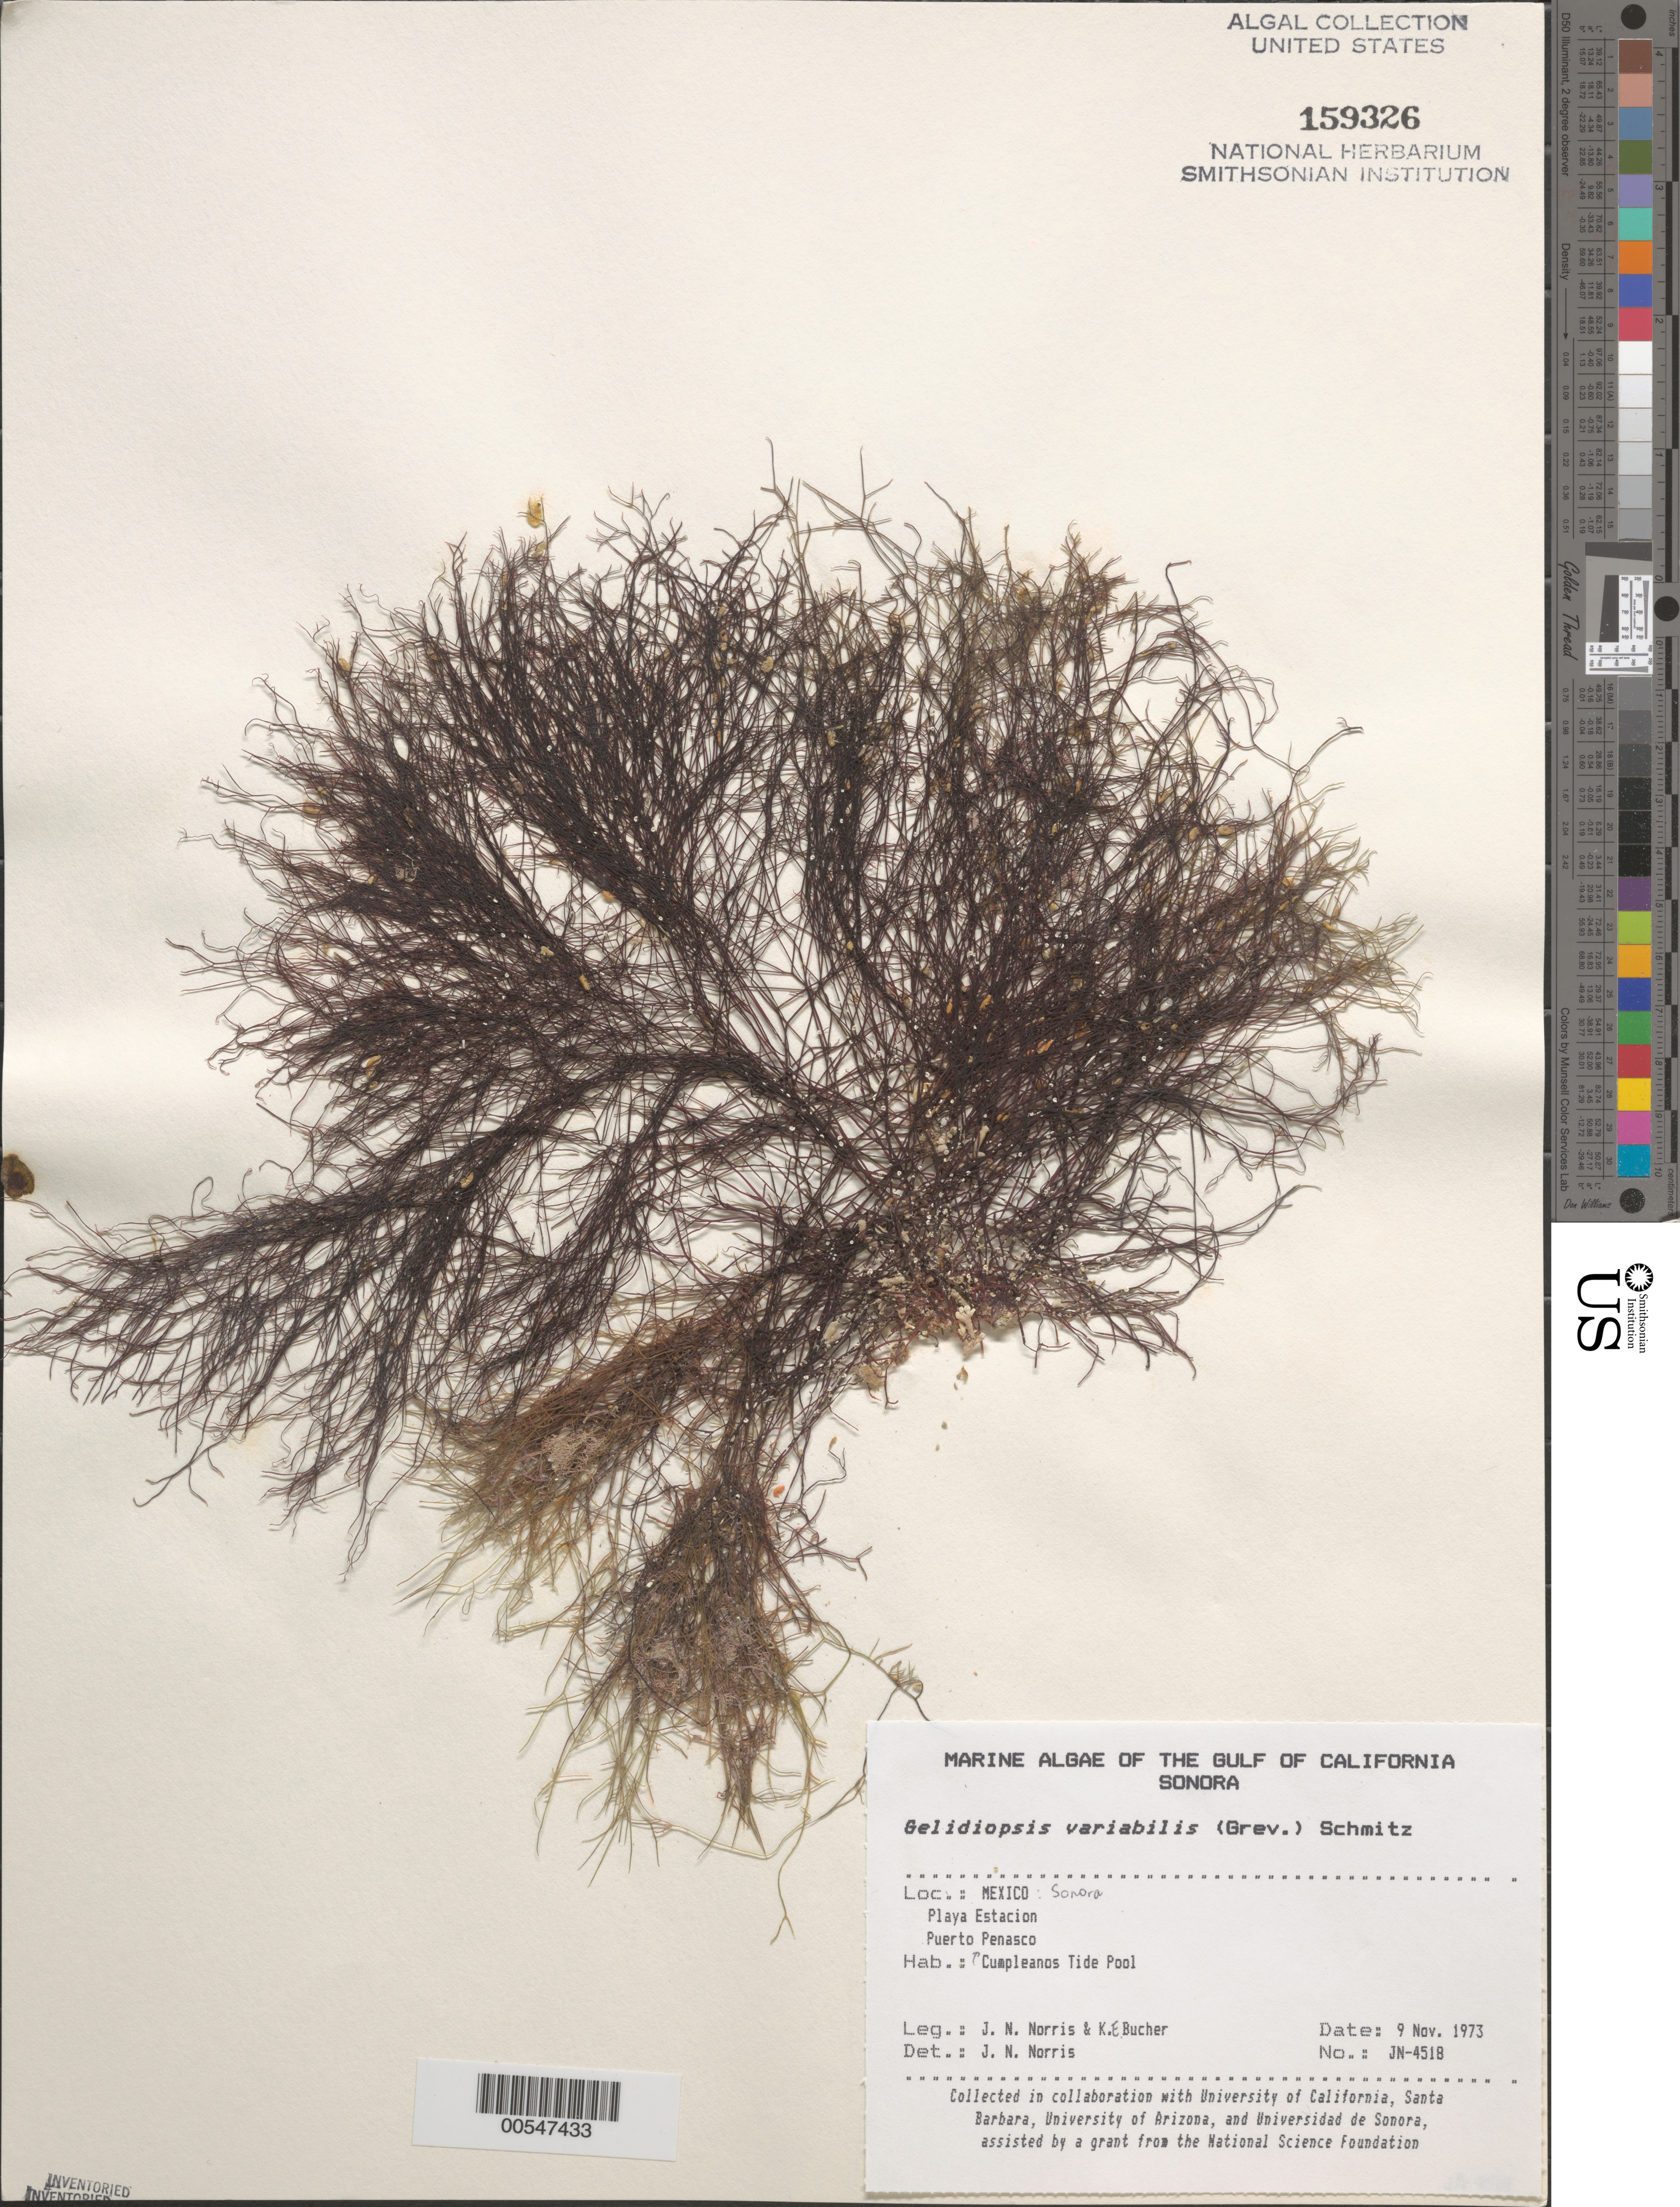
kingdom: Plantae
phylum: Rhodophyta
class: Florideophyceae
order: Rhodymeniales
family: Lomentariaceae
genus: Ceratodictyon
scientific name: Ceratodictyon variabile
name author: (J. Agardh) R.E. Norris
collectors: J. N. Norris & K. E. Bucher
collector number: JN-4518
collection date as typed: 09 Nov 1973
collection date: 1973-11-09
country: Mexico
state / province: Sonora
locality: Playa Estacion, Puerto Penasco, Cumpleanos Tide Pool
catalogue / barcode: US 159326